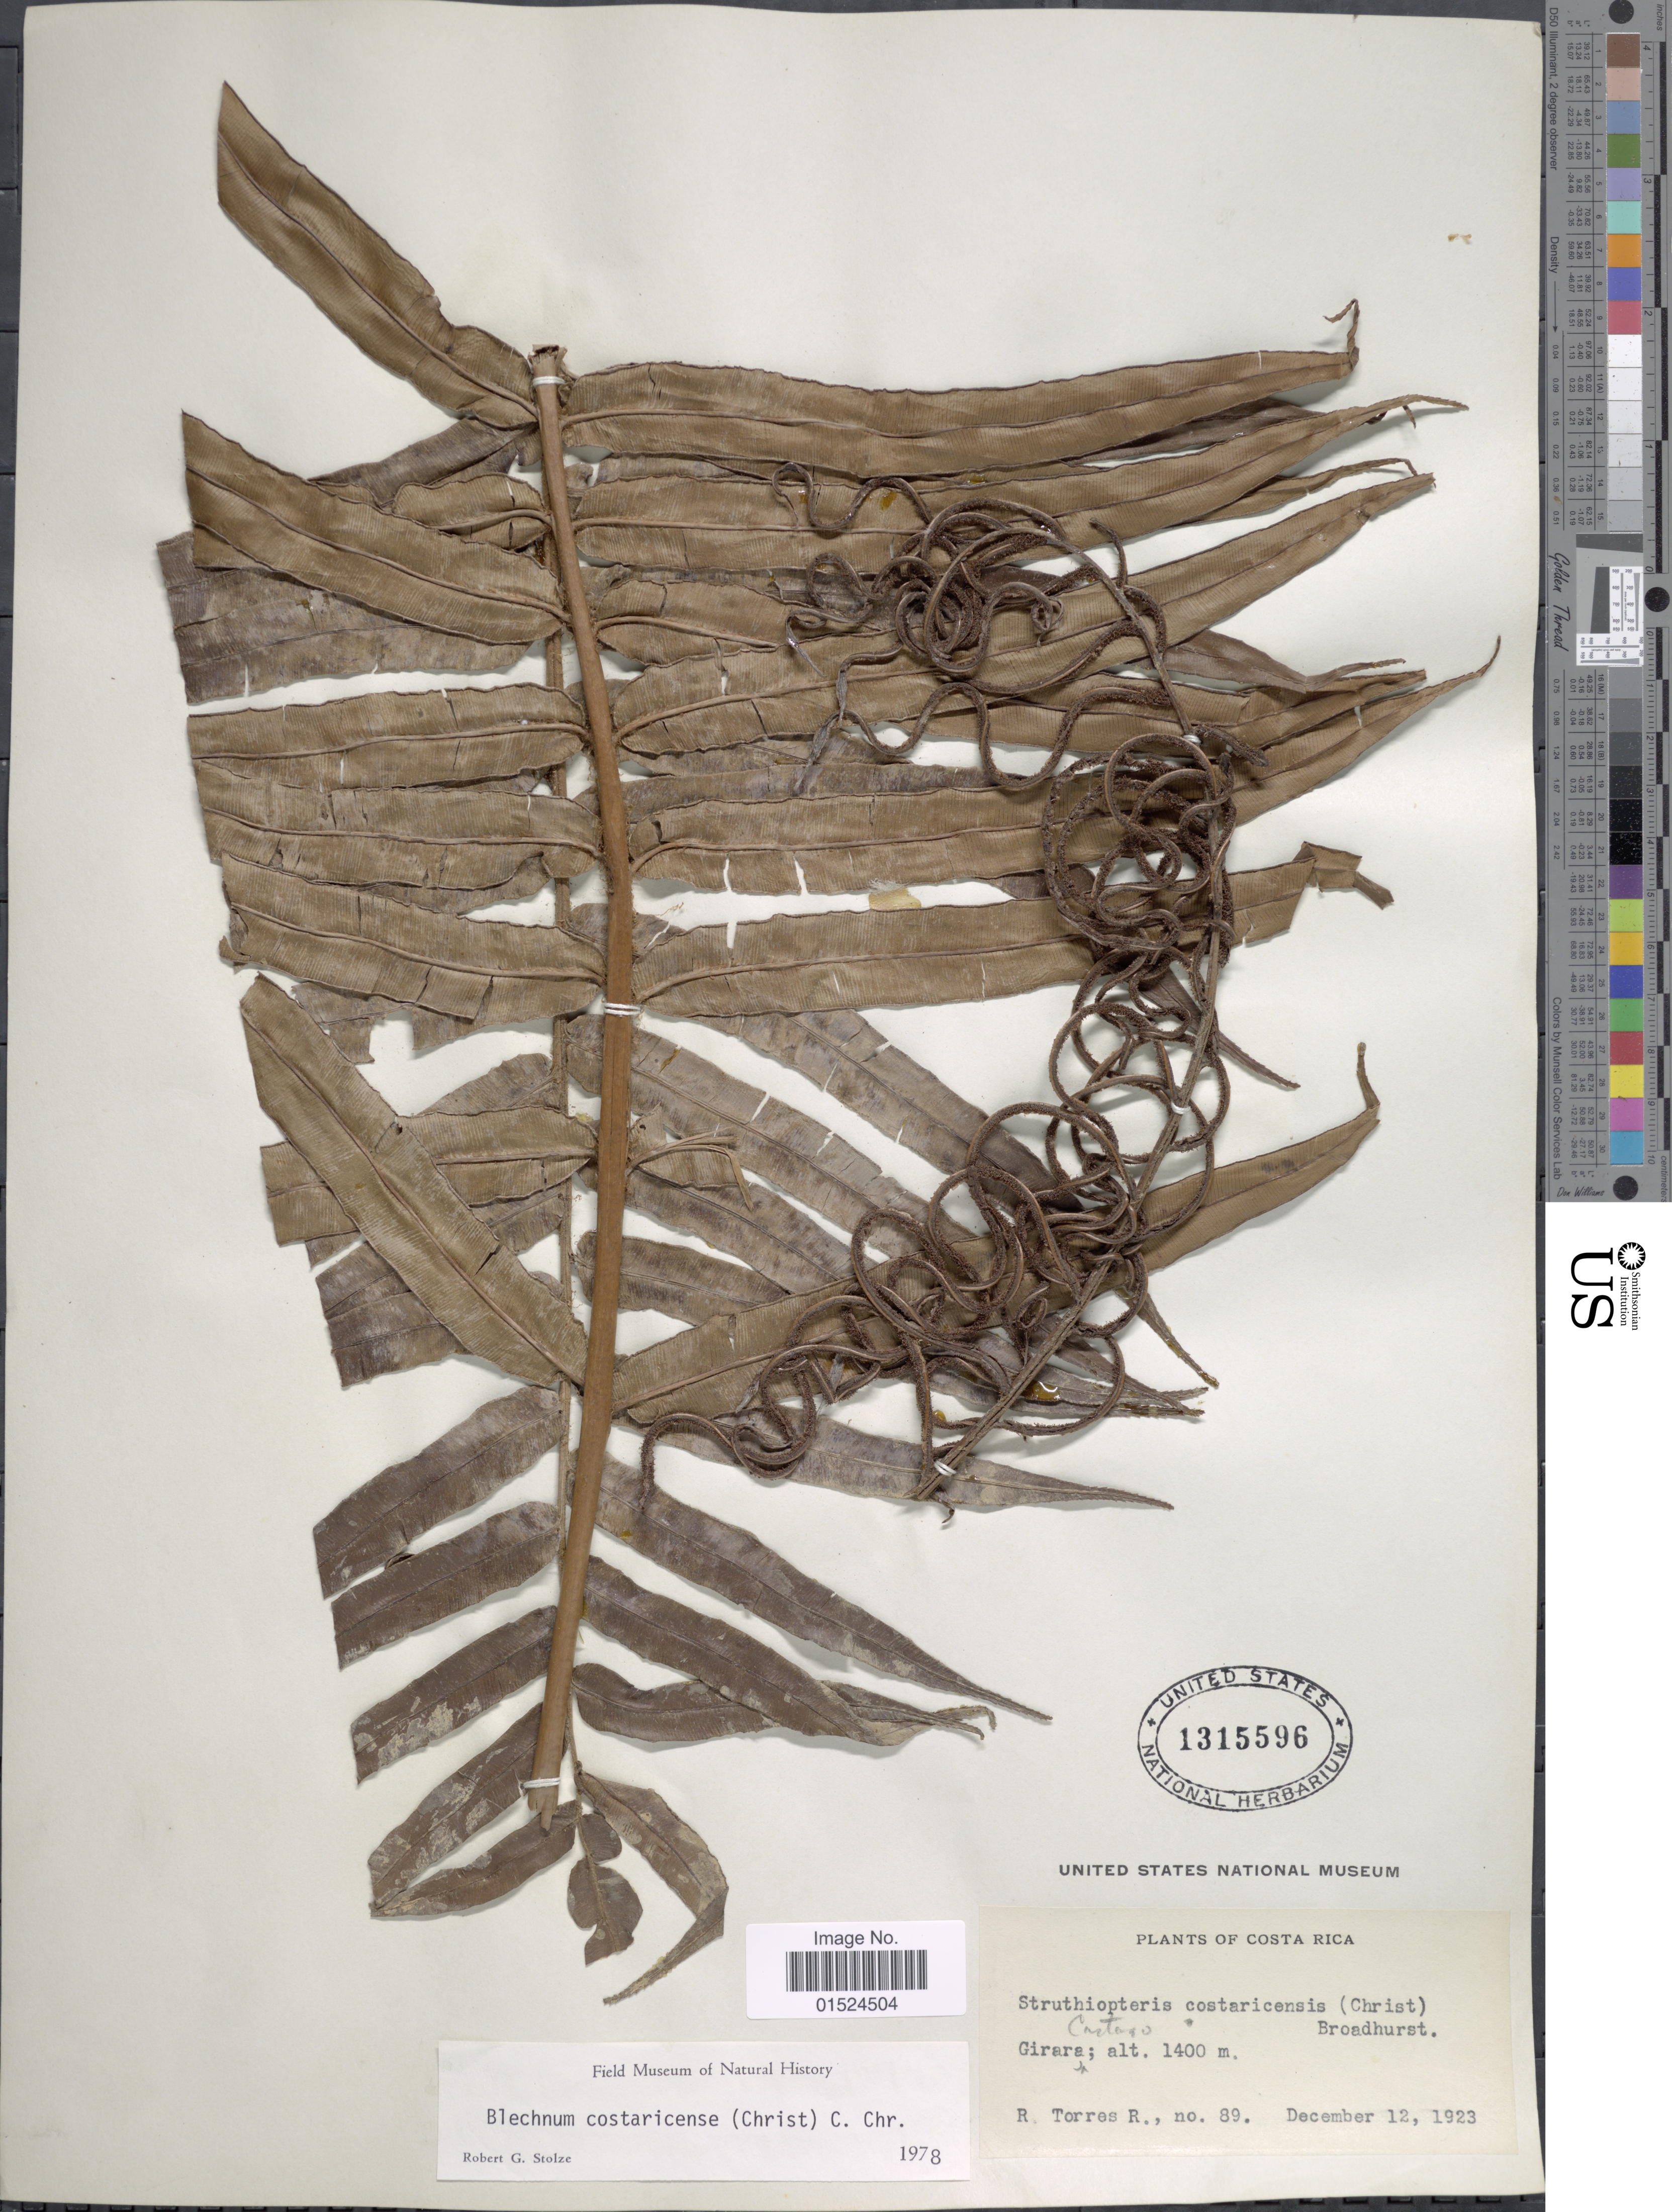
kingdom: Plantae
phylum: Tracheophyta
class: Polypodiopsida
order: Polypodiales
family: Blechnaceae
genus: Blechnum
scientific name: Blechnum schiedeanum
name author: (Schltdl. ex C. Presl) Hieron.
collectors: R. Torres R.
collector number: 89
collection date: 1923-12-12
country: Costa Rica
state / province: Cartago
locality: Girara Cartago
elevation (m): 1400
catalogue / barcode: US 1315596